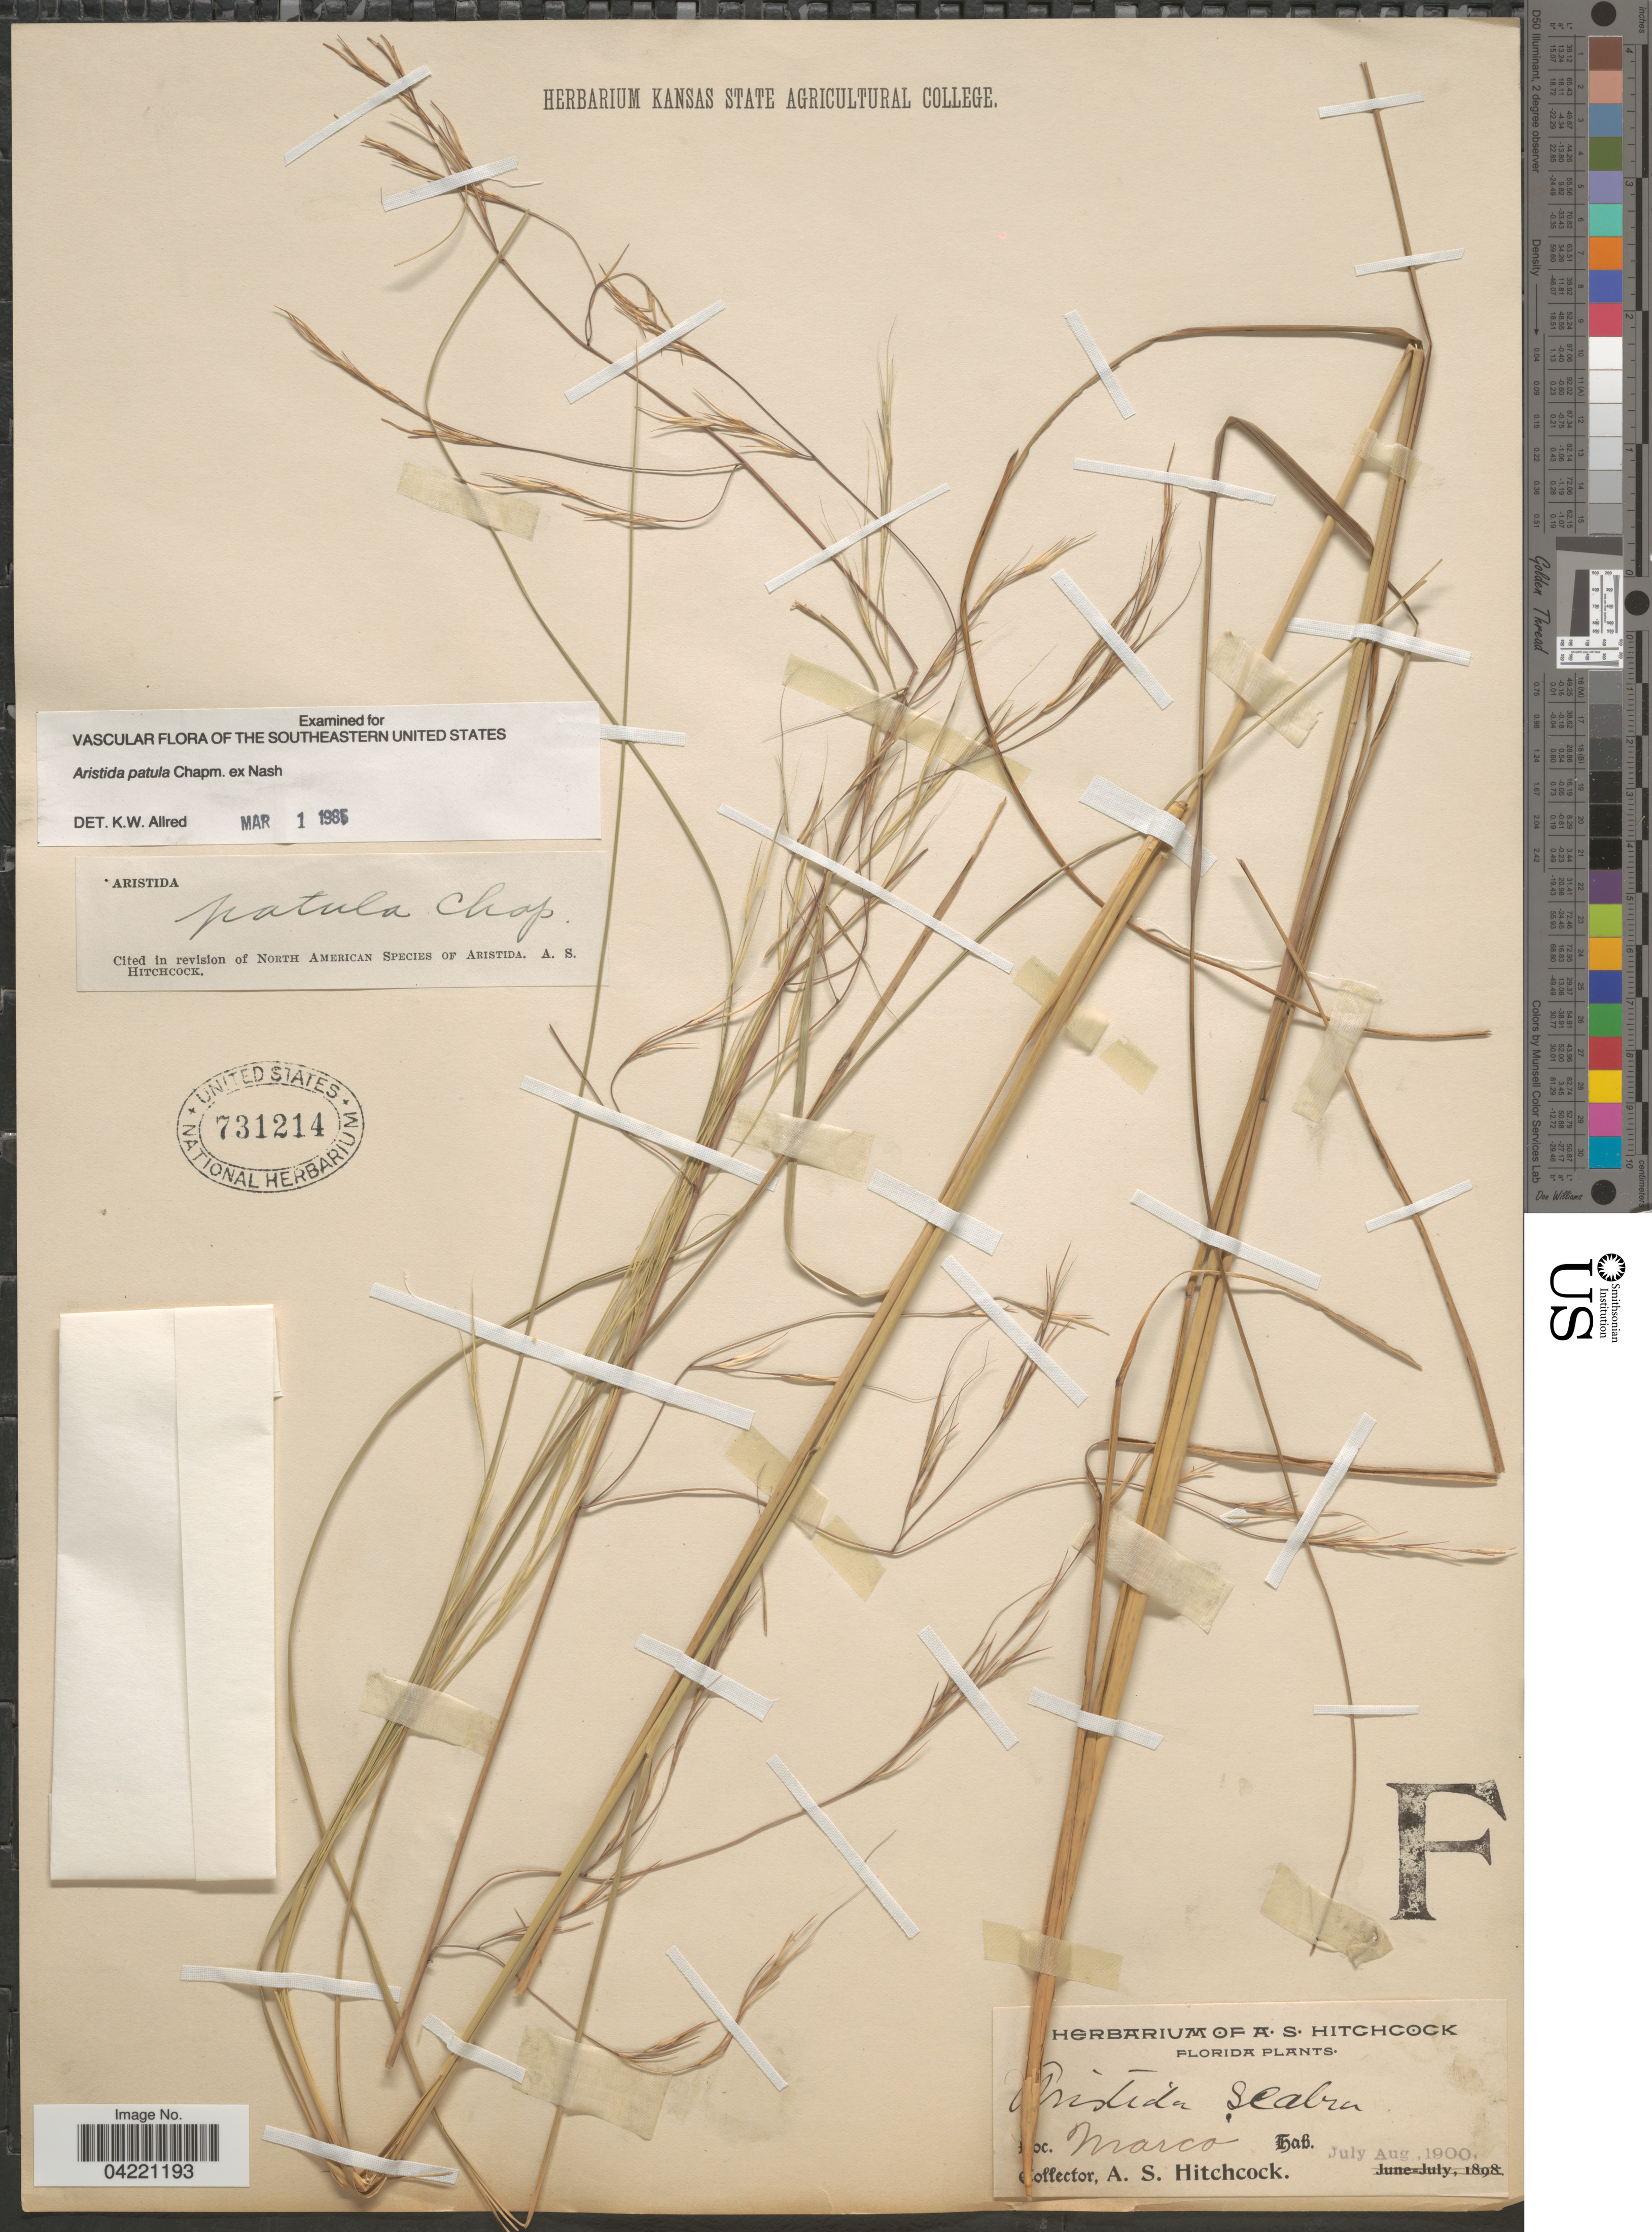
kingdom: Plantae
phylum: Tracheophyta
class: Liliopsida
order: Poales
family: Poaceae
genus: Aristida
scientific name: Aristida patula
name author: Chapm. ex Nash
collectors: A. S. Hitchcock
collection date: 1900-07/1900-08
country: United States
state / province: Florida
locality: Marco.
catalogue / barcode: US 731214